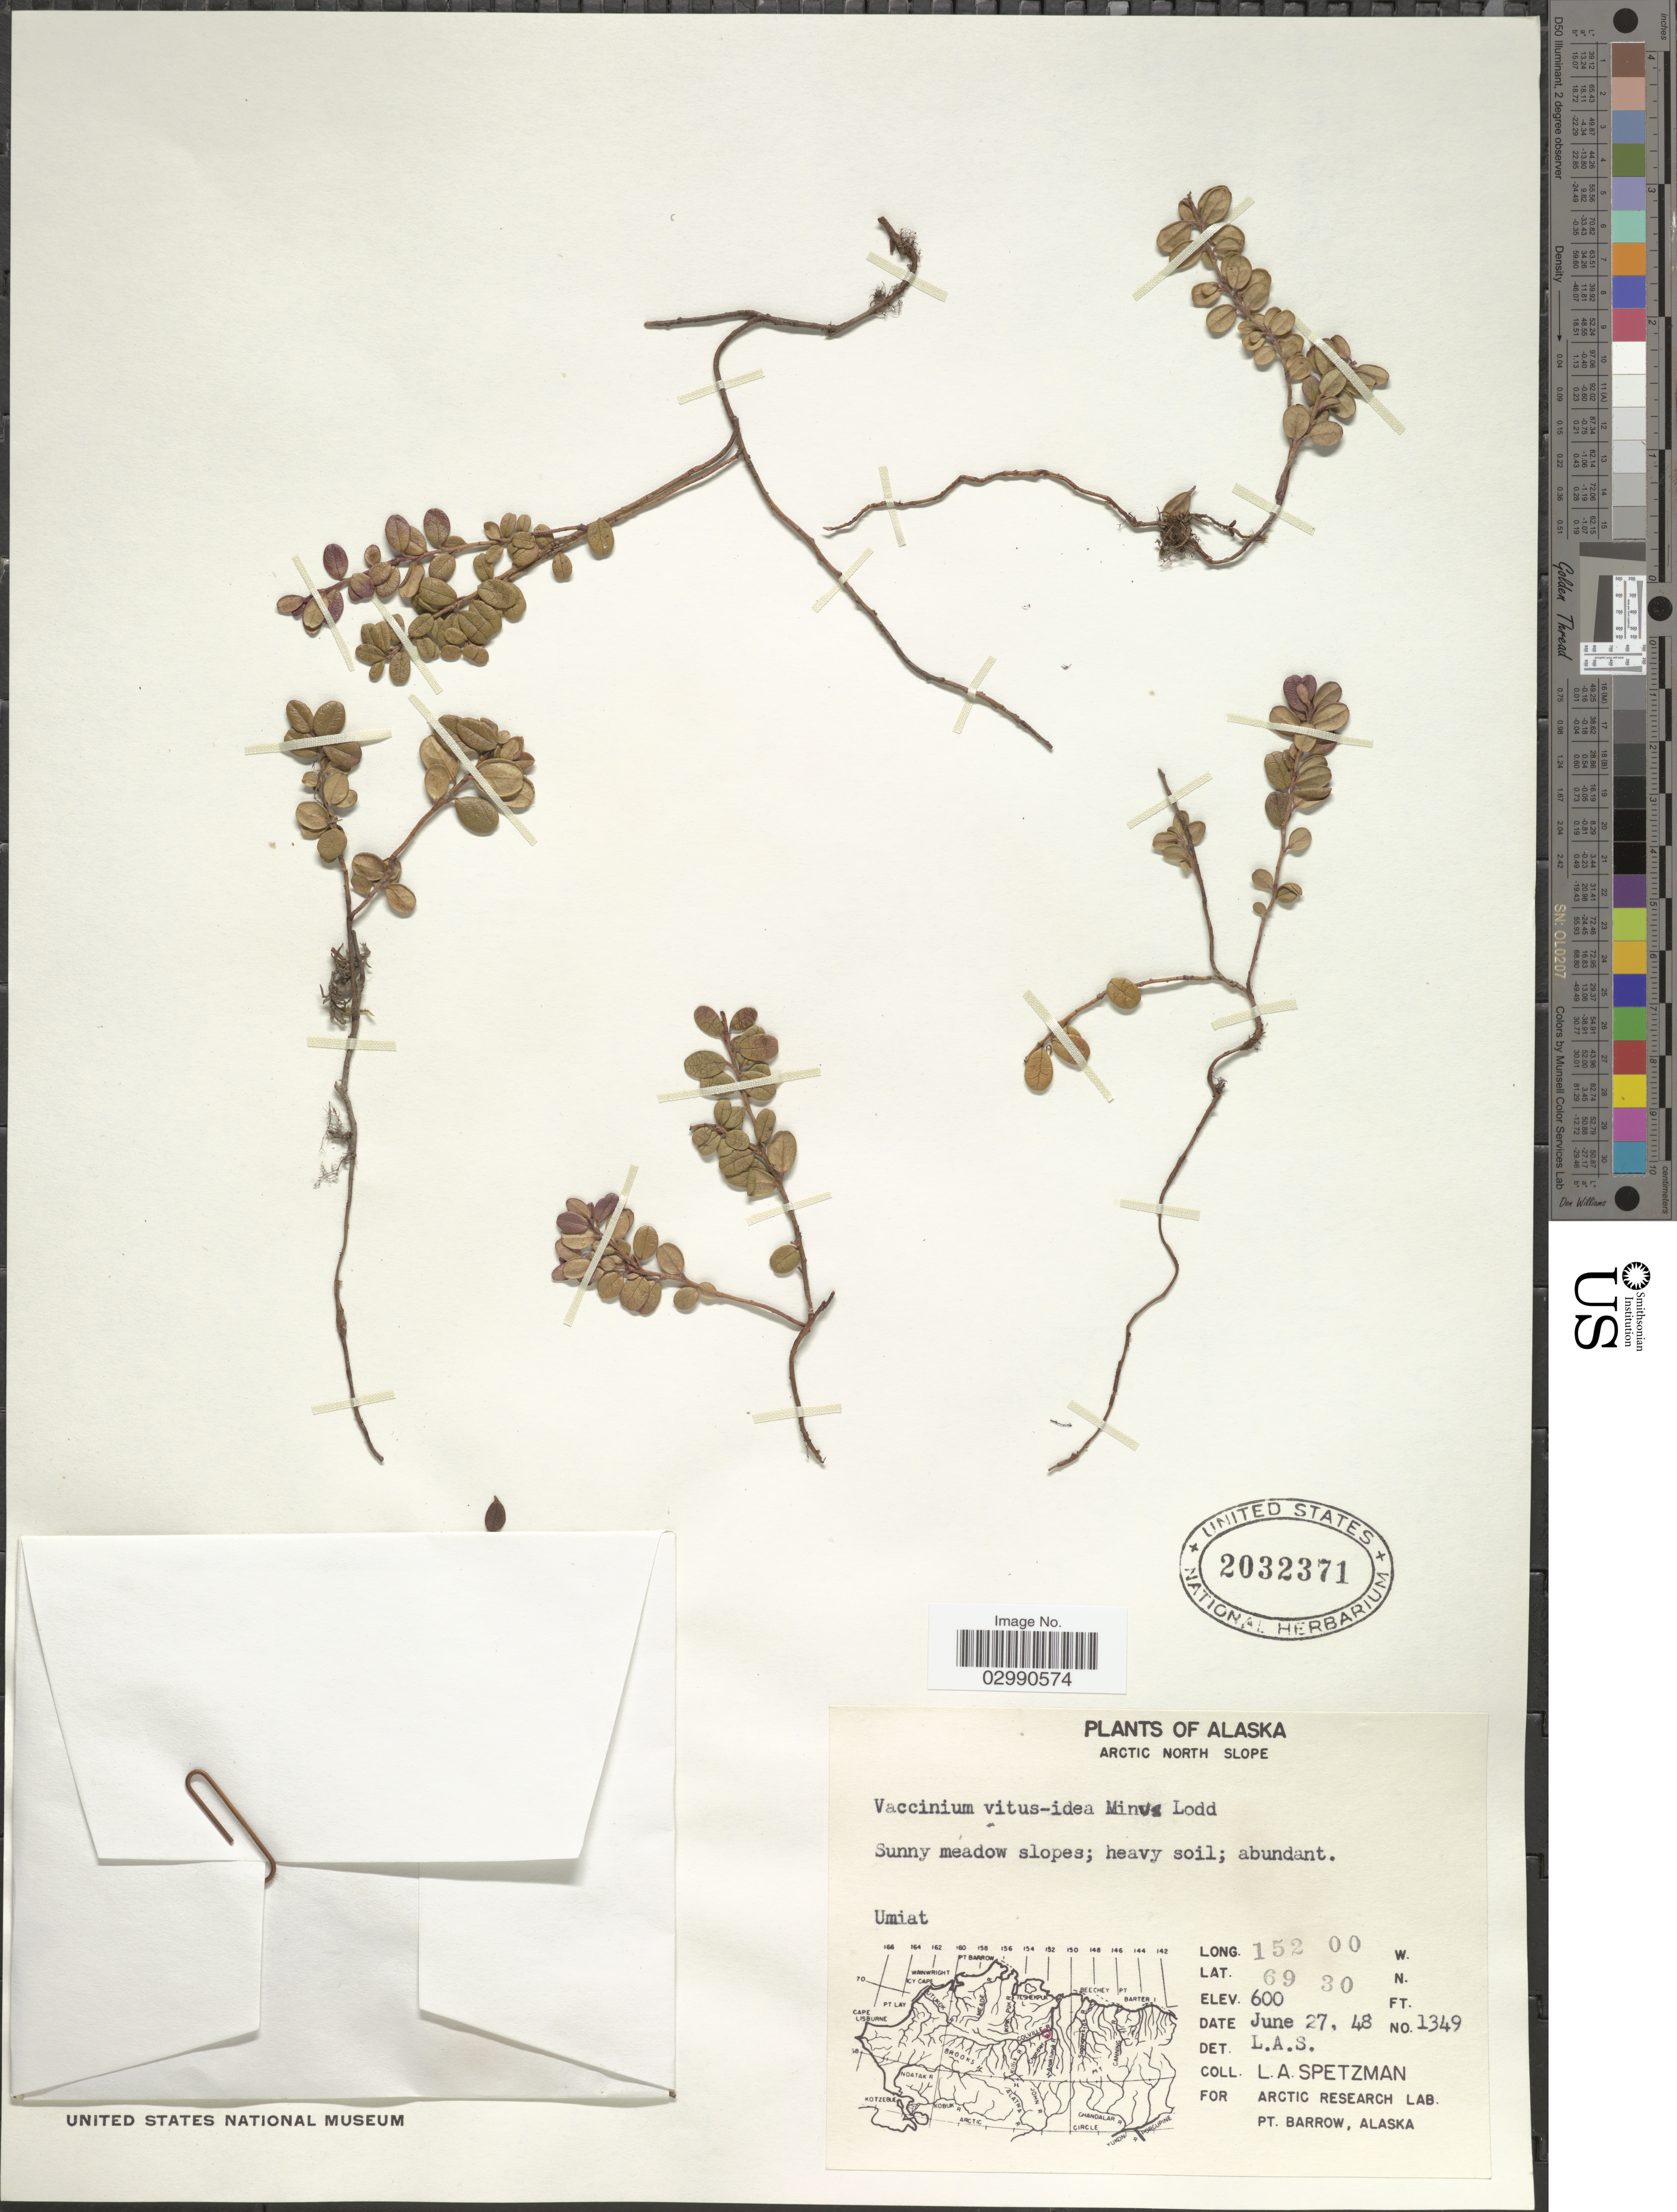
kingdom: Plantae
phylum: Tracheophyta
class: Magnoliopsida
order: Ericales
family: Ericaceae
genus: Vaccinium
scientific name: Vaccinium vitis-idaea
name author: L.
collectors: L. Spetzman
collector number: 1349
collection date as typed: Transcribed d/m/y: 27/6/48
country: United States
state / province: Alaska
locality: Arctic North Slope. Umiat.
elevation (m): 183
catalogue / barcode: US 2032371